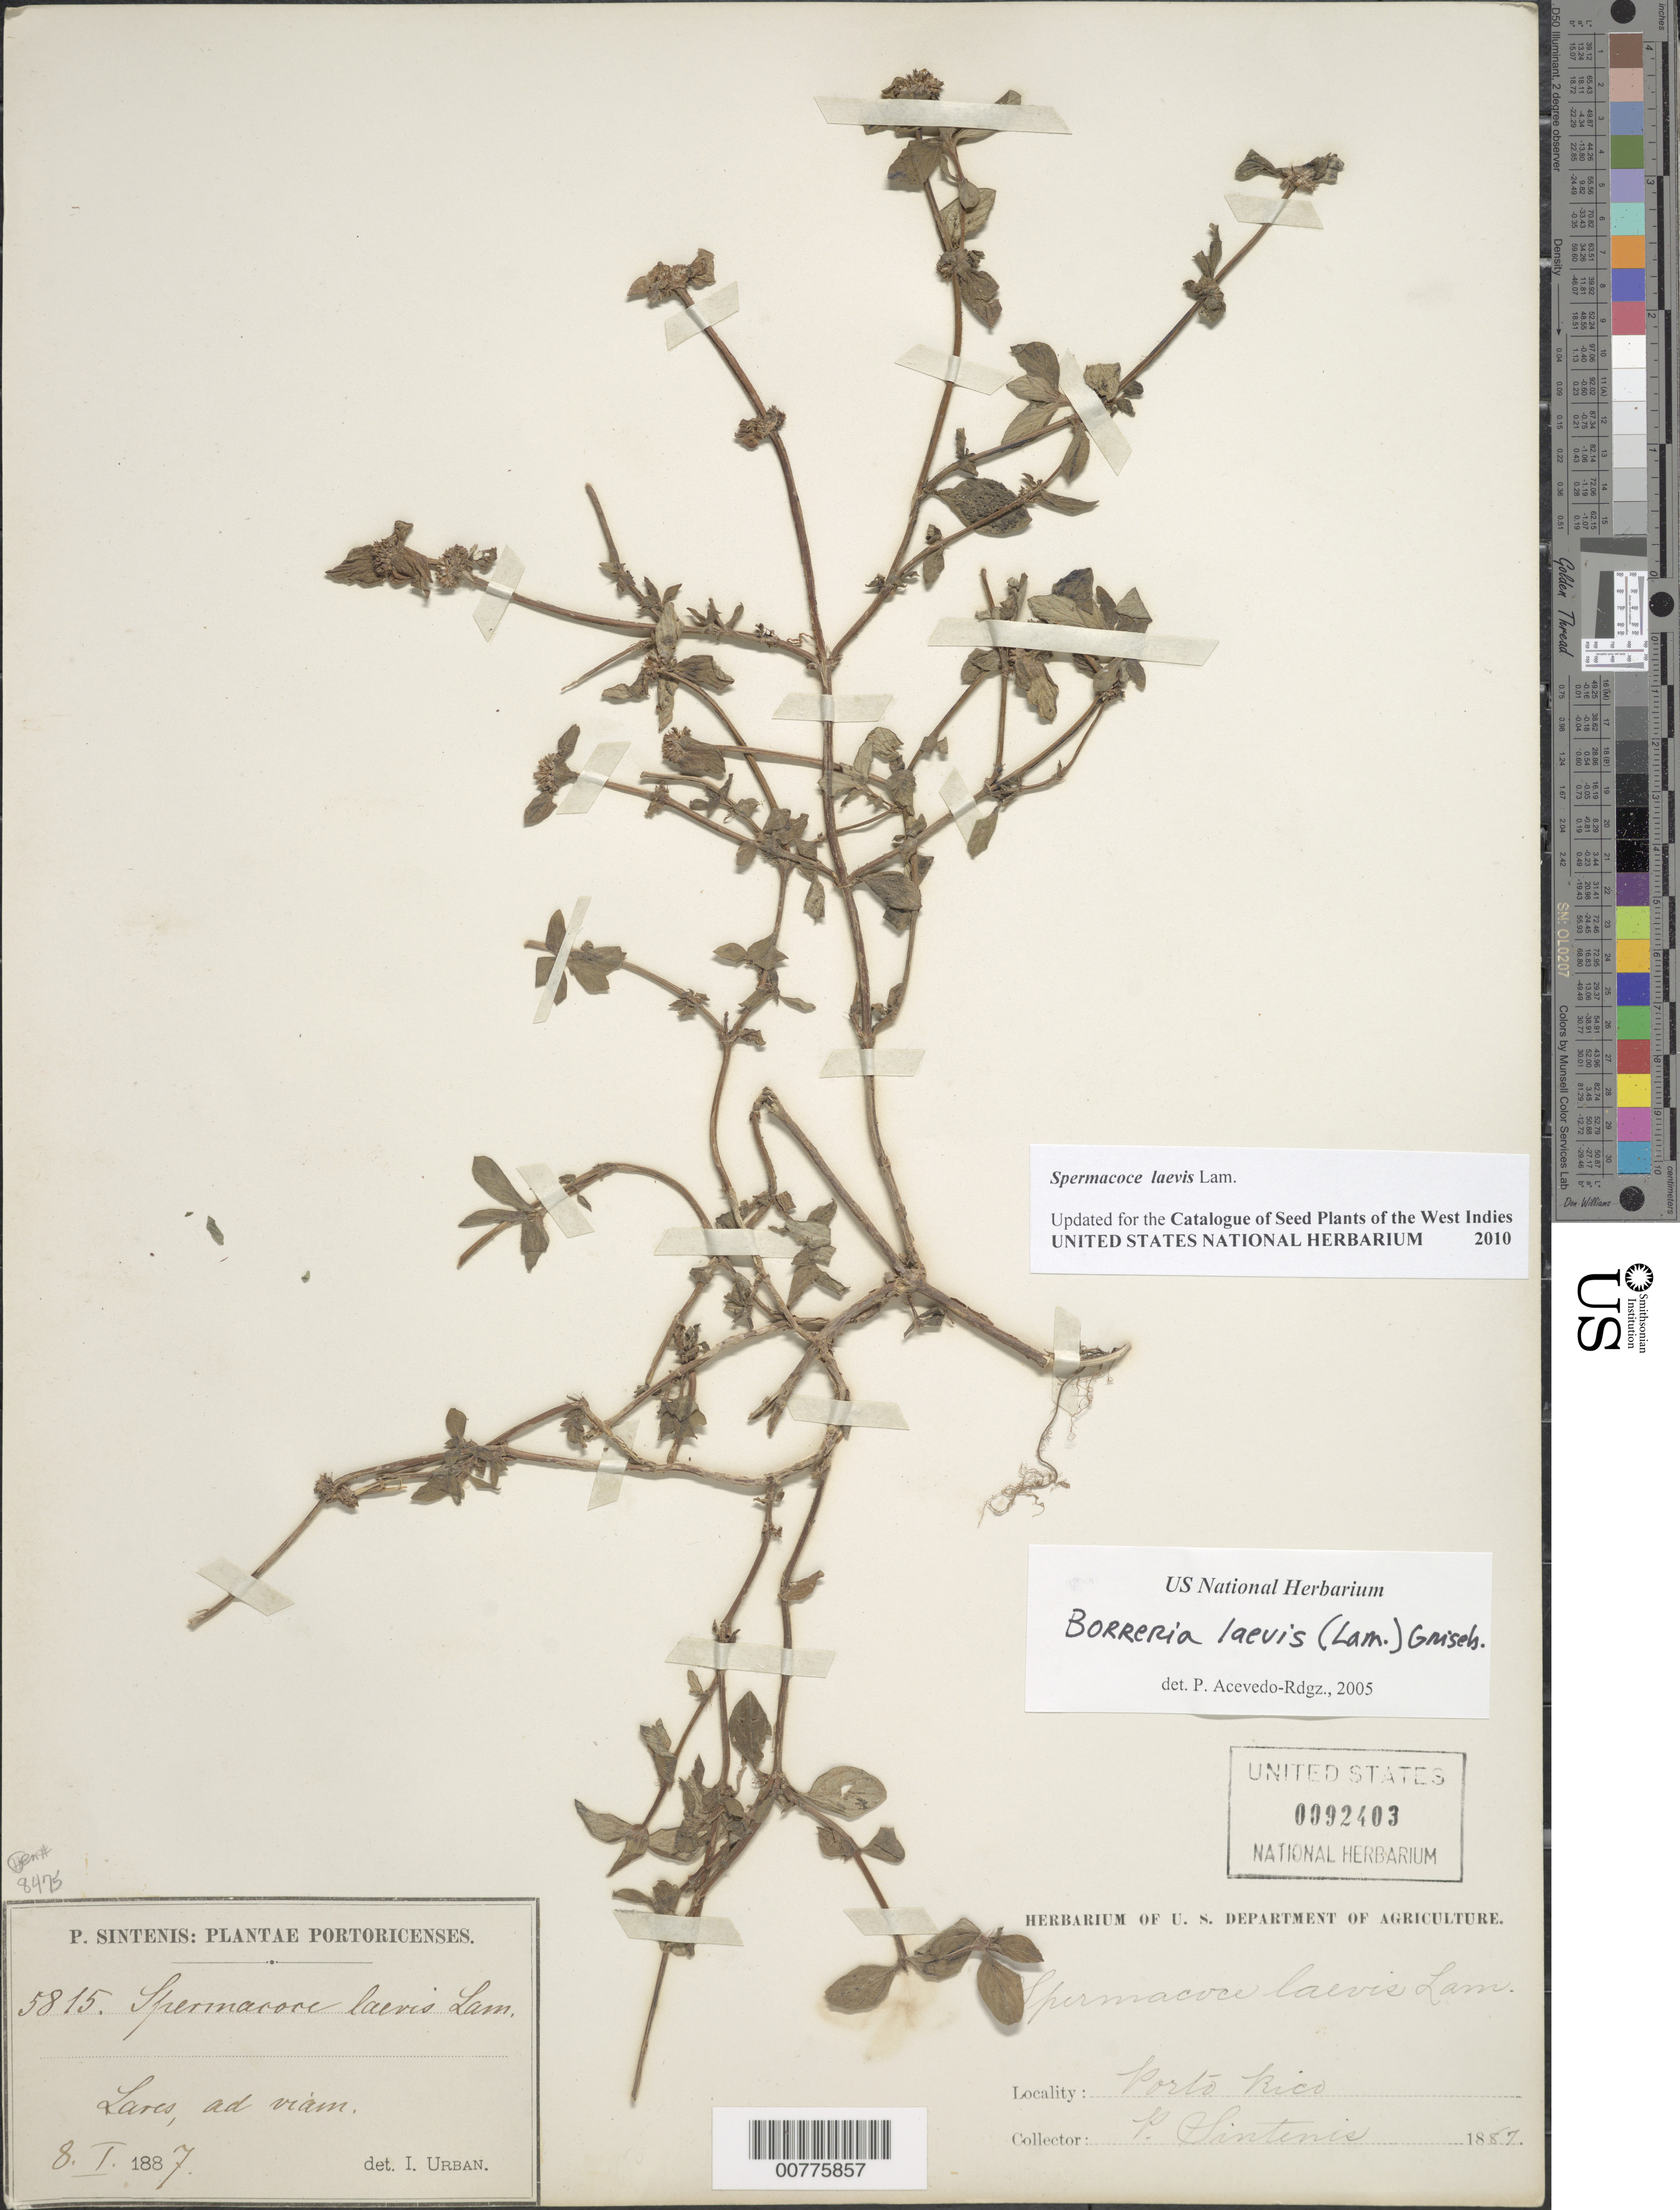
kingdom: Plantae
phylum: Tracheophyta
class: Magnoliopsida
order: Gentianales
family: Rubiaceae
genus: Spermacoce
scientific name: Spermacoce laevis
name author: Lam.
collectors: P. Sintenis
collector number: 5815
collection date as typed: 08 Jan 1887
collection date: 1887-01-08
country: Puerto Rico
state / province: Lares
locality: Lares, ad viam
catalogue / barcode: US 92403